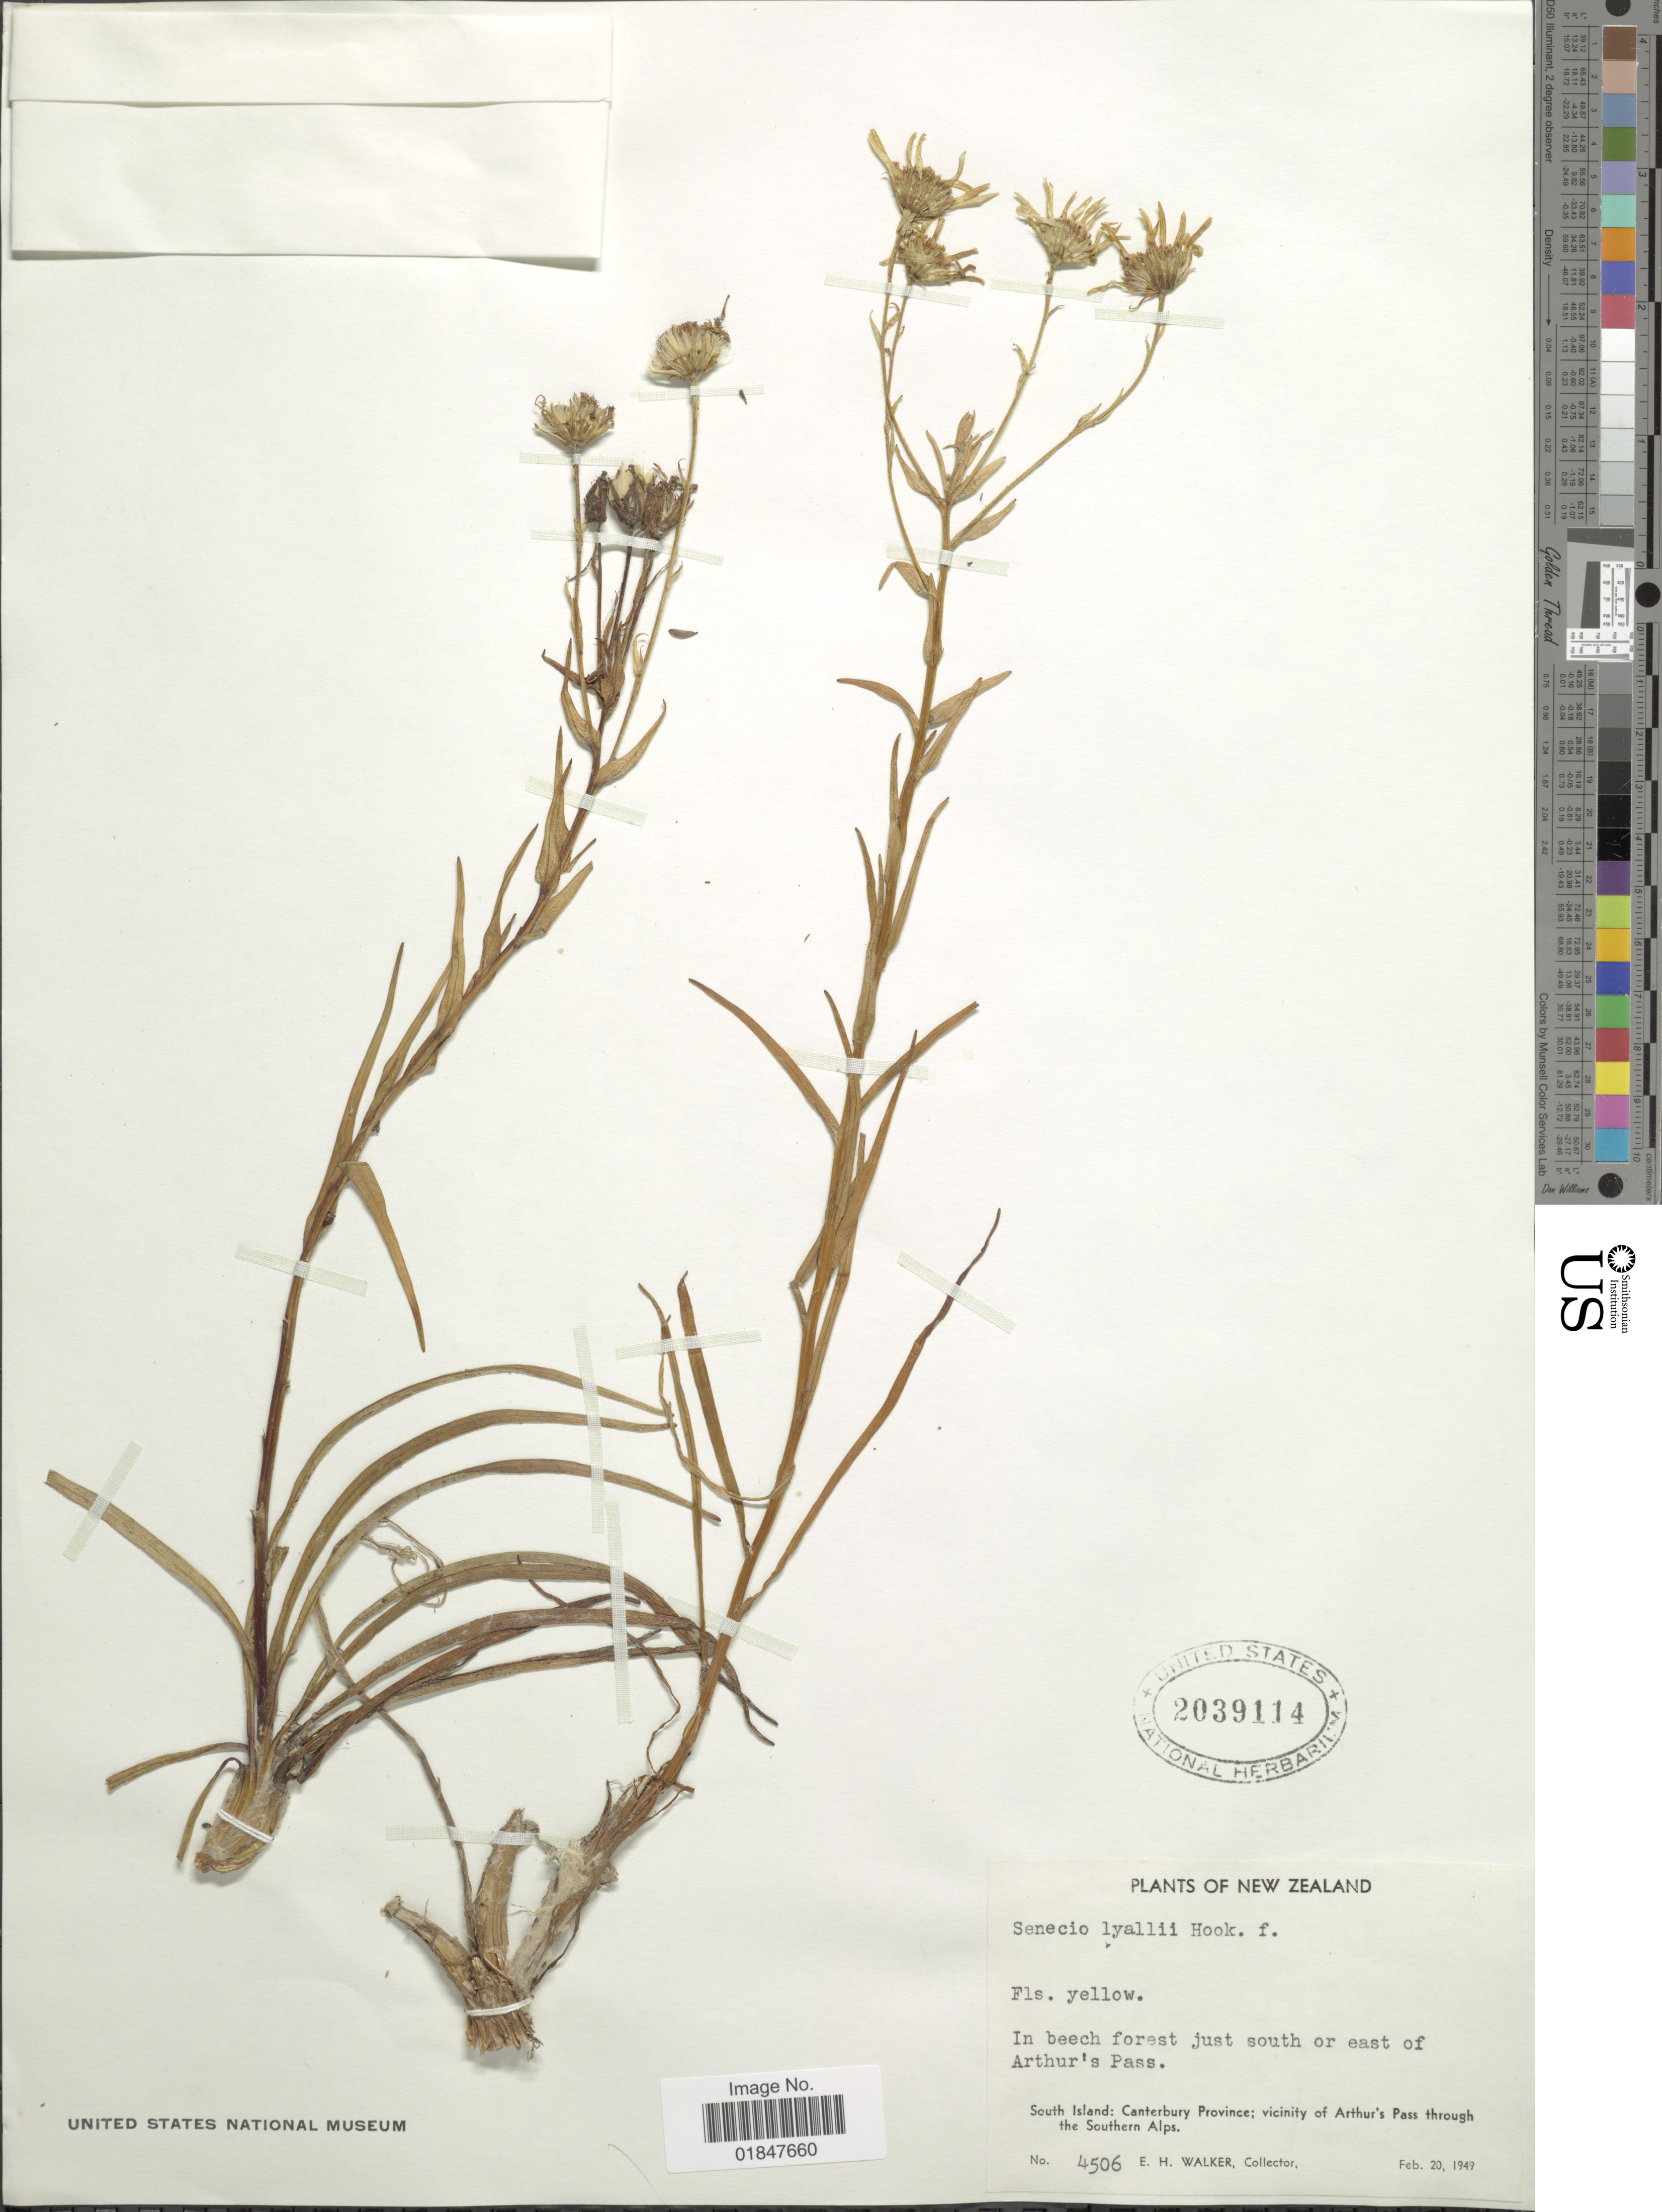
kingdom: Plantae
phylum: Tracheophyta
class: Magnoliopsida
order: Asterales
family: Asteraceae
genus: Dolichoglottis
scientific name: Dolichoglottis lyallii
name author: (Hook. f.) B. Nord.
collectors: E. H. Walker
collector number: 4506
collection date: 1949-02-20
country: New Zealand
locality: In beech forest just south or east of Arthur's Pass through the Southern Alps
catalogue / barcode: US 2039114